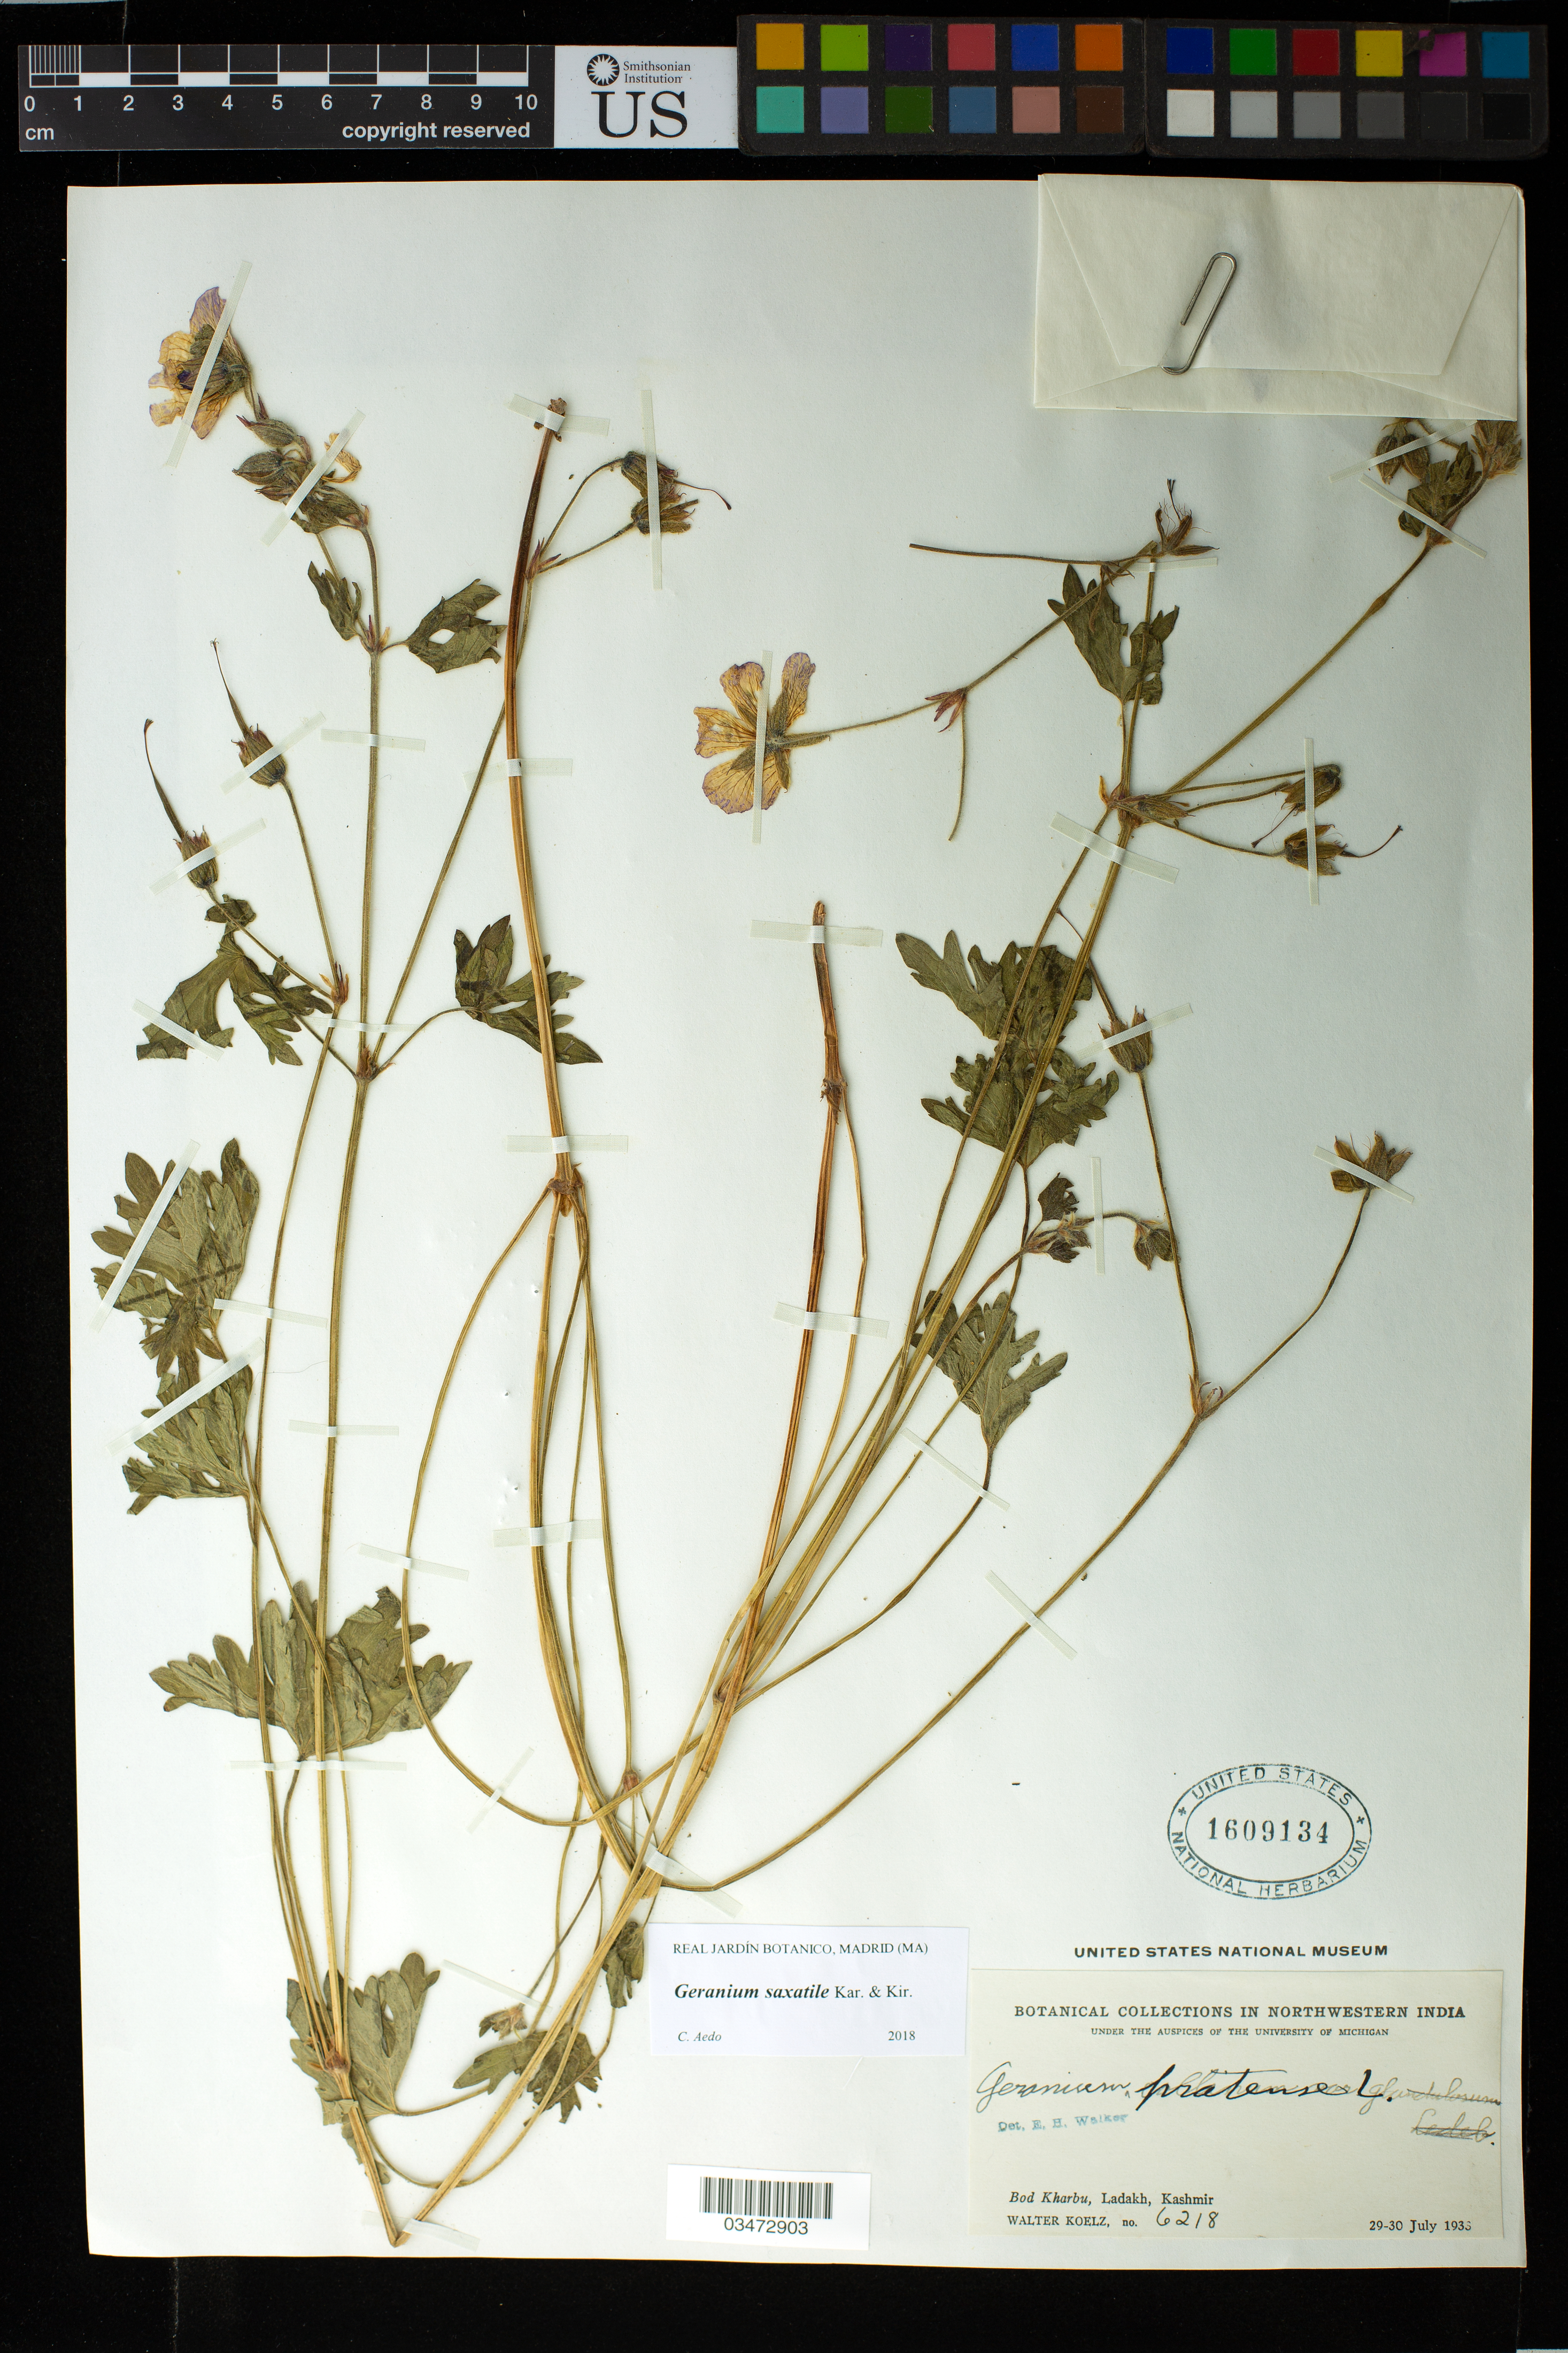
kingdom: Plantae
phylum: Tracheophyta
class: Magnoliopsida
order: Geraniales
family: Geraniaceae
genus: Geranium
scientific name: Geranium saxatile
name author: Kar. & Kir.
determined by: Aedo, C.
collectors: W. N. Koelz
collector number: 6218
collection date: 1933-07-29/1933-07-30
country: India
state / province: Jammu and Kashmir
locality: Bod Kharbu, Ladakh, Kashmir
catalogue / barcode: US 1609134